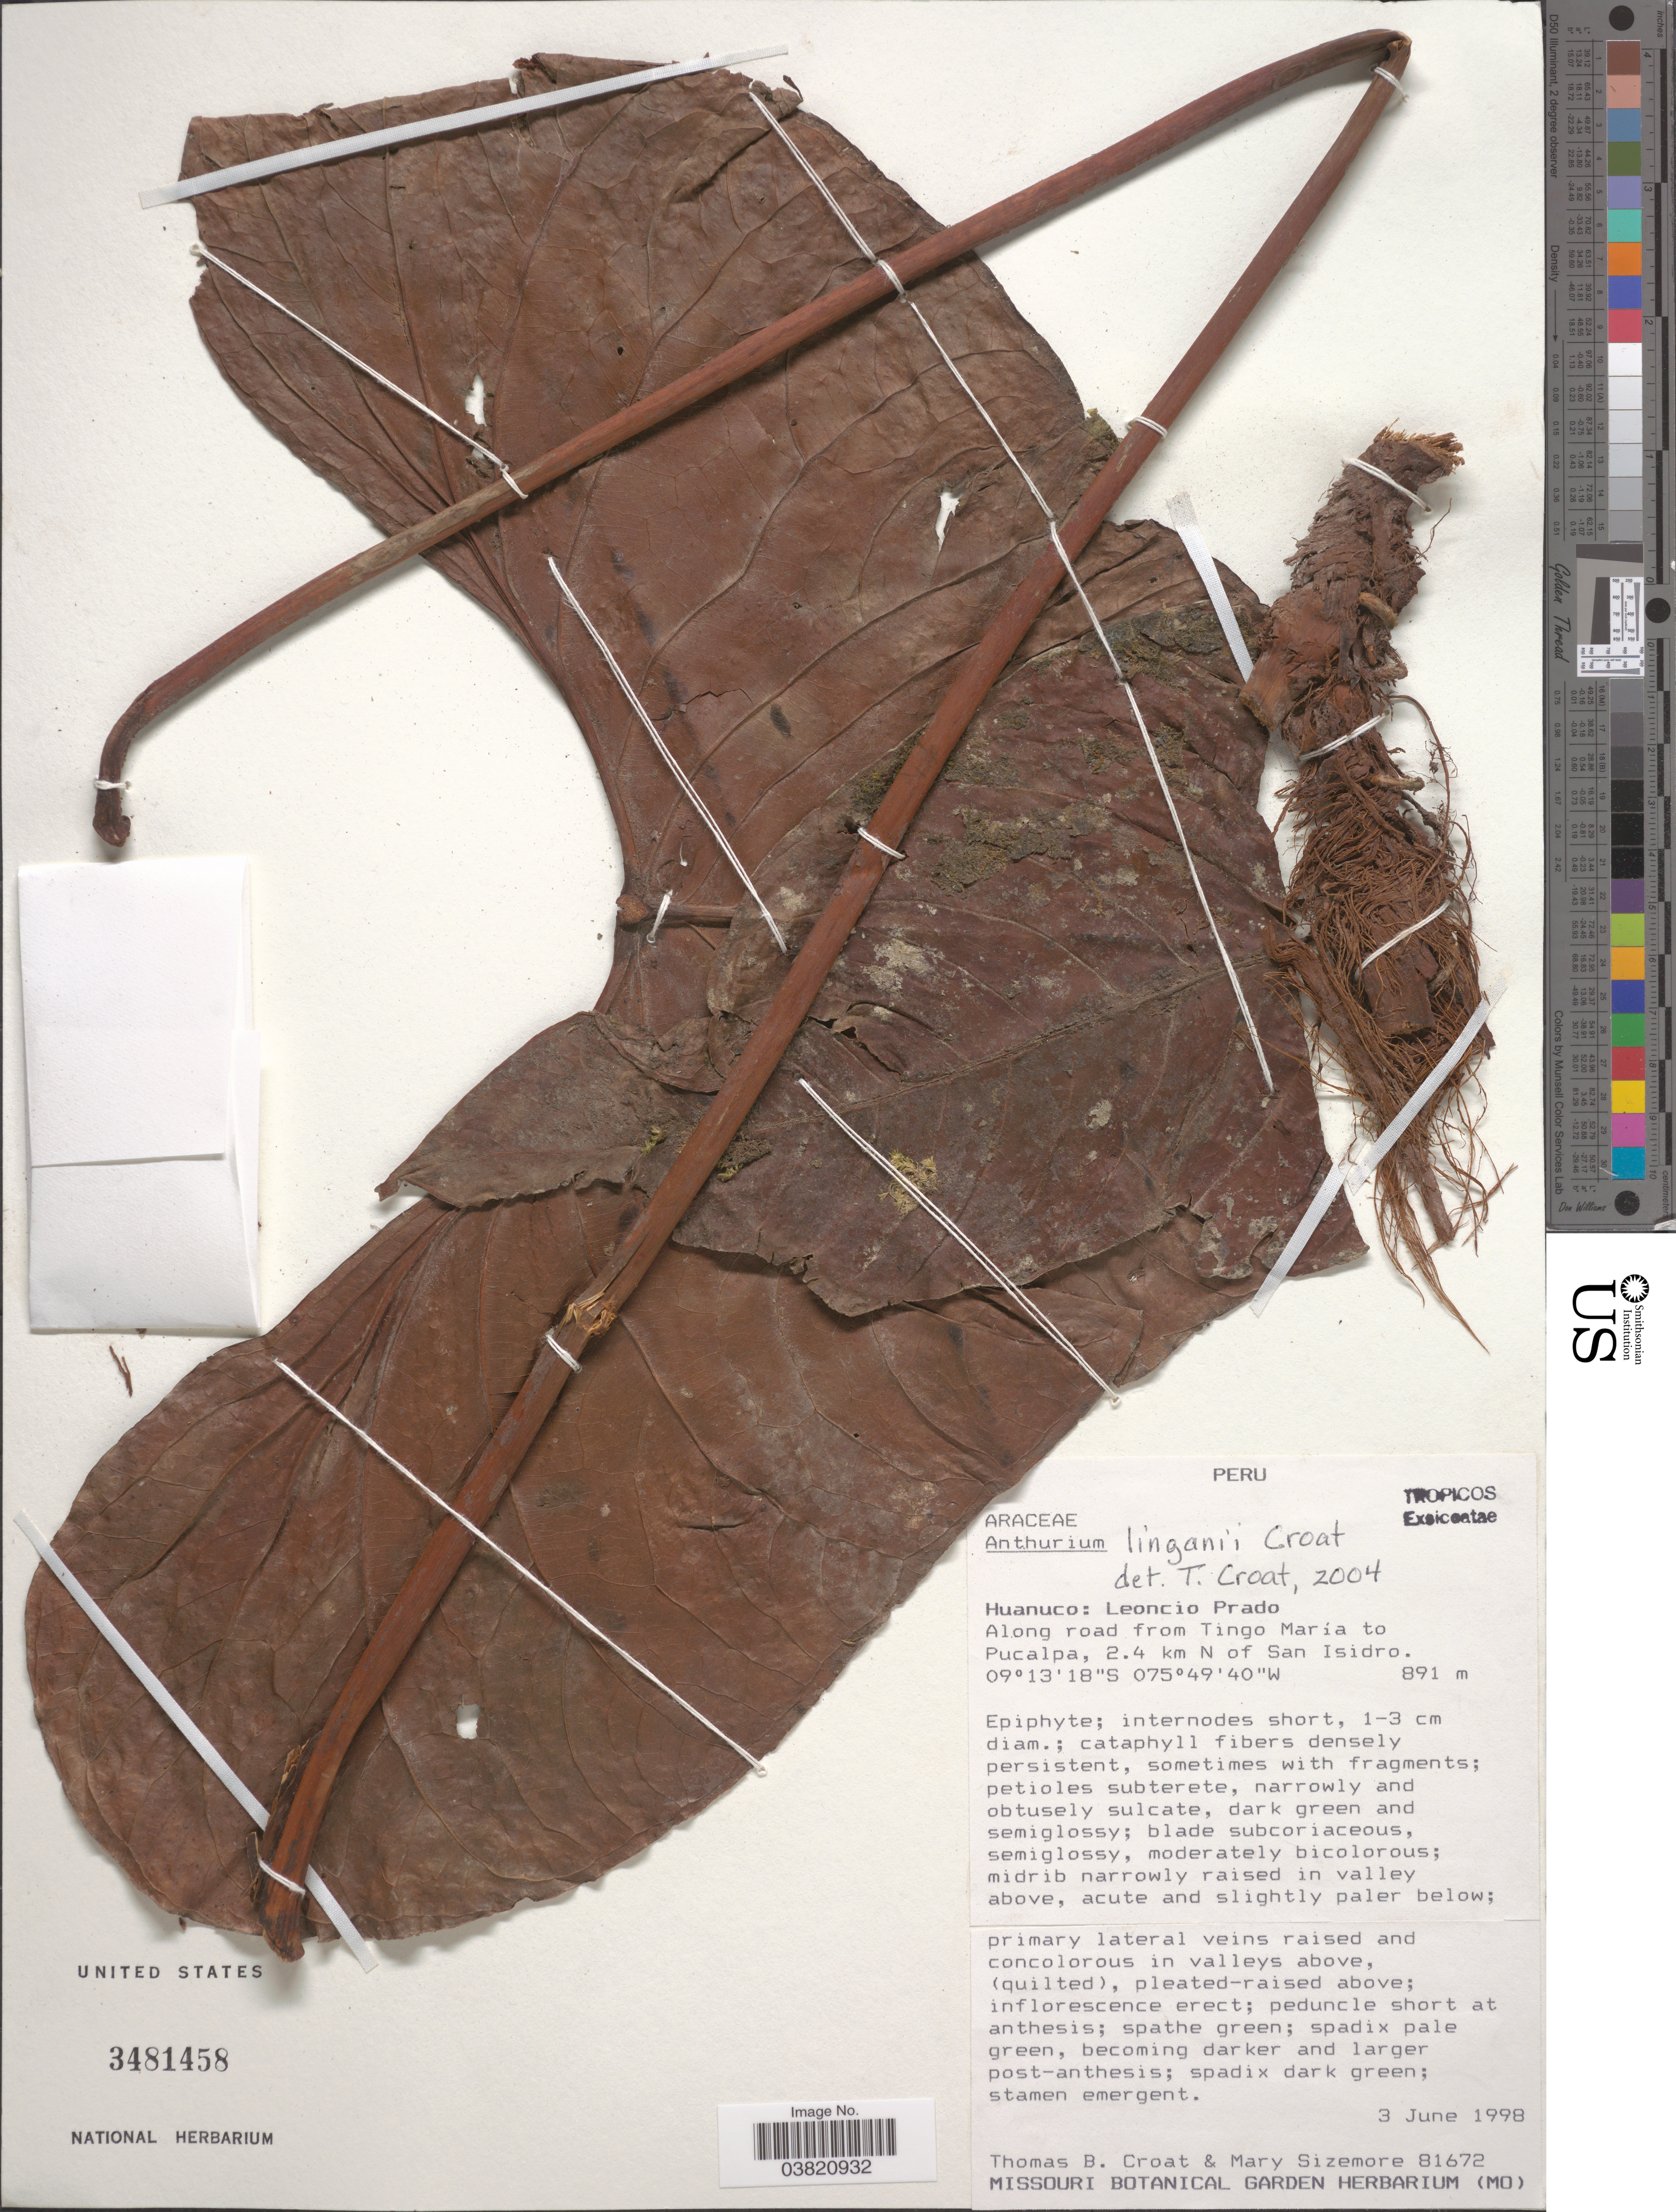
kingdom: Plantae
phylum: Tracheophyta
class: Liliopsida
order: Alismatales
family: Araceae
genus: Anthurium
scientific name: Anthurium linganii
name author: Croat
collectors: T. B. Croat & M. Sizemore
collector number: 81672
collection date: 1998-06-03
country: Peru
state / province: Huánuco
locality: Leoncio Prado. Along road from Tingo María to Pucalpa, 2.4 km N of San Isidro.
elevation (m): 891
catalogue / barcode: US 3481458